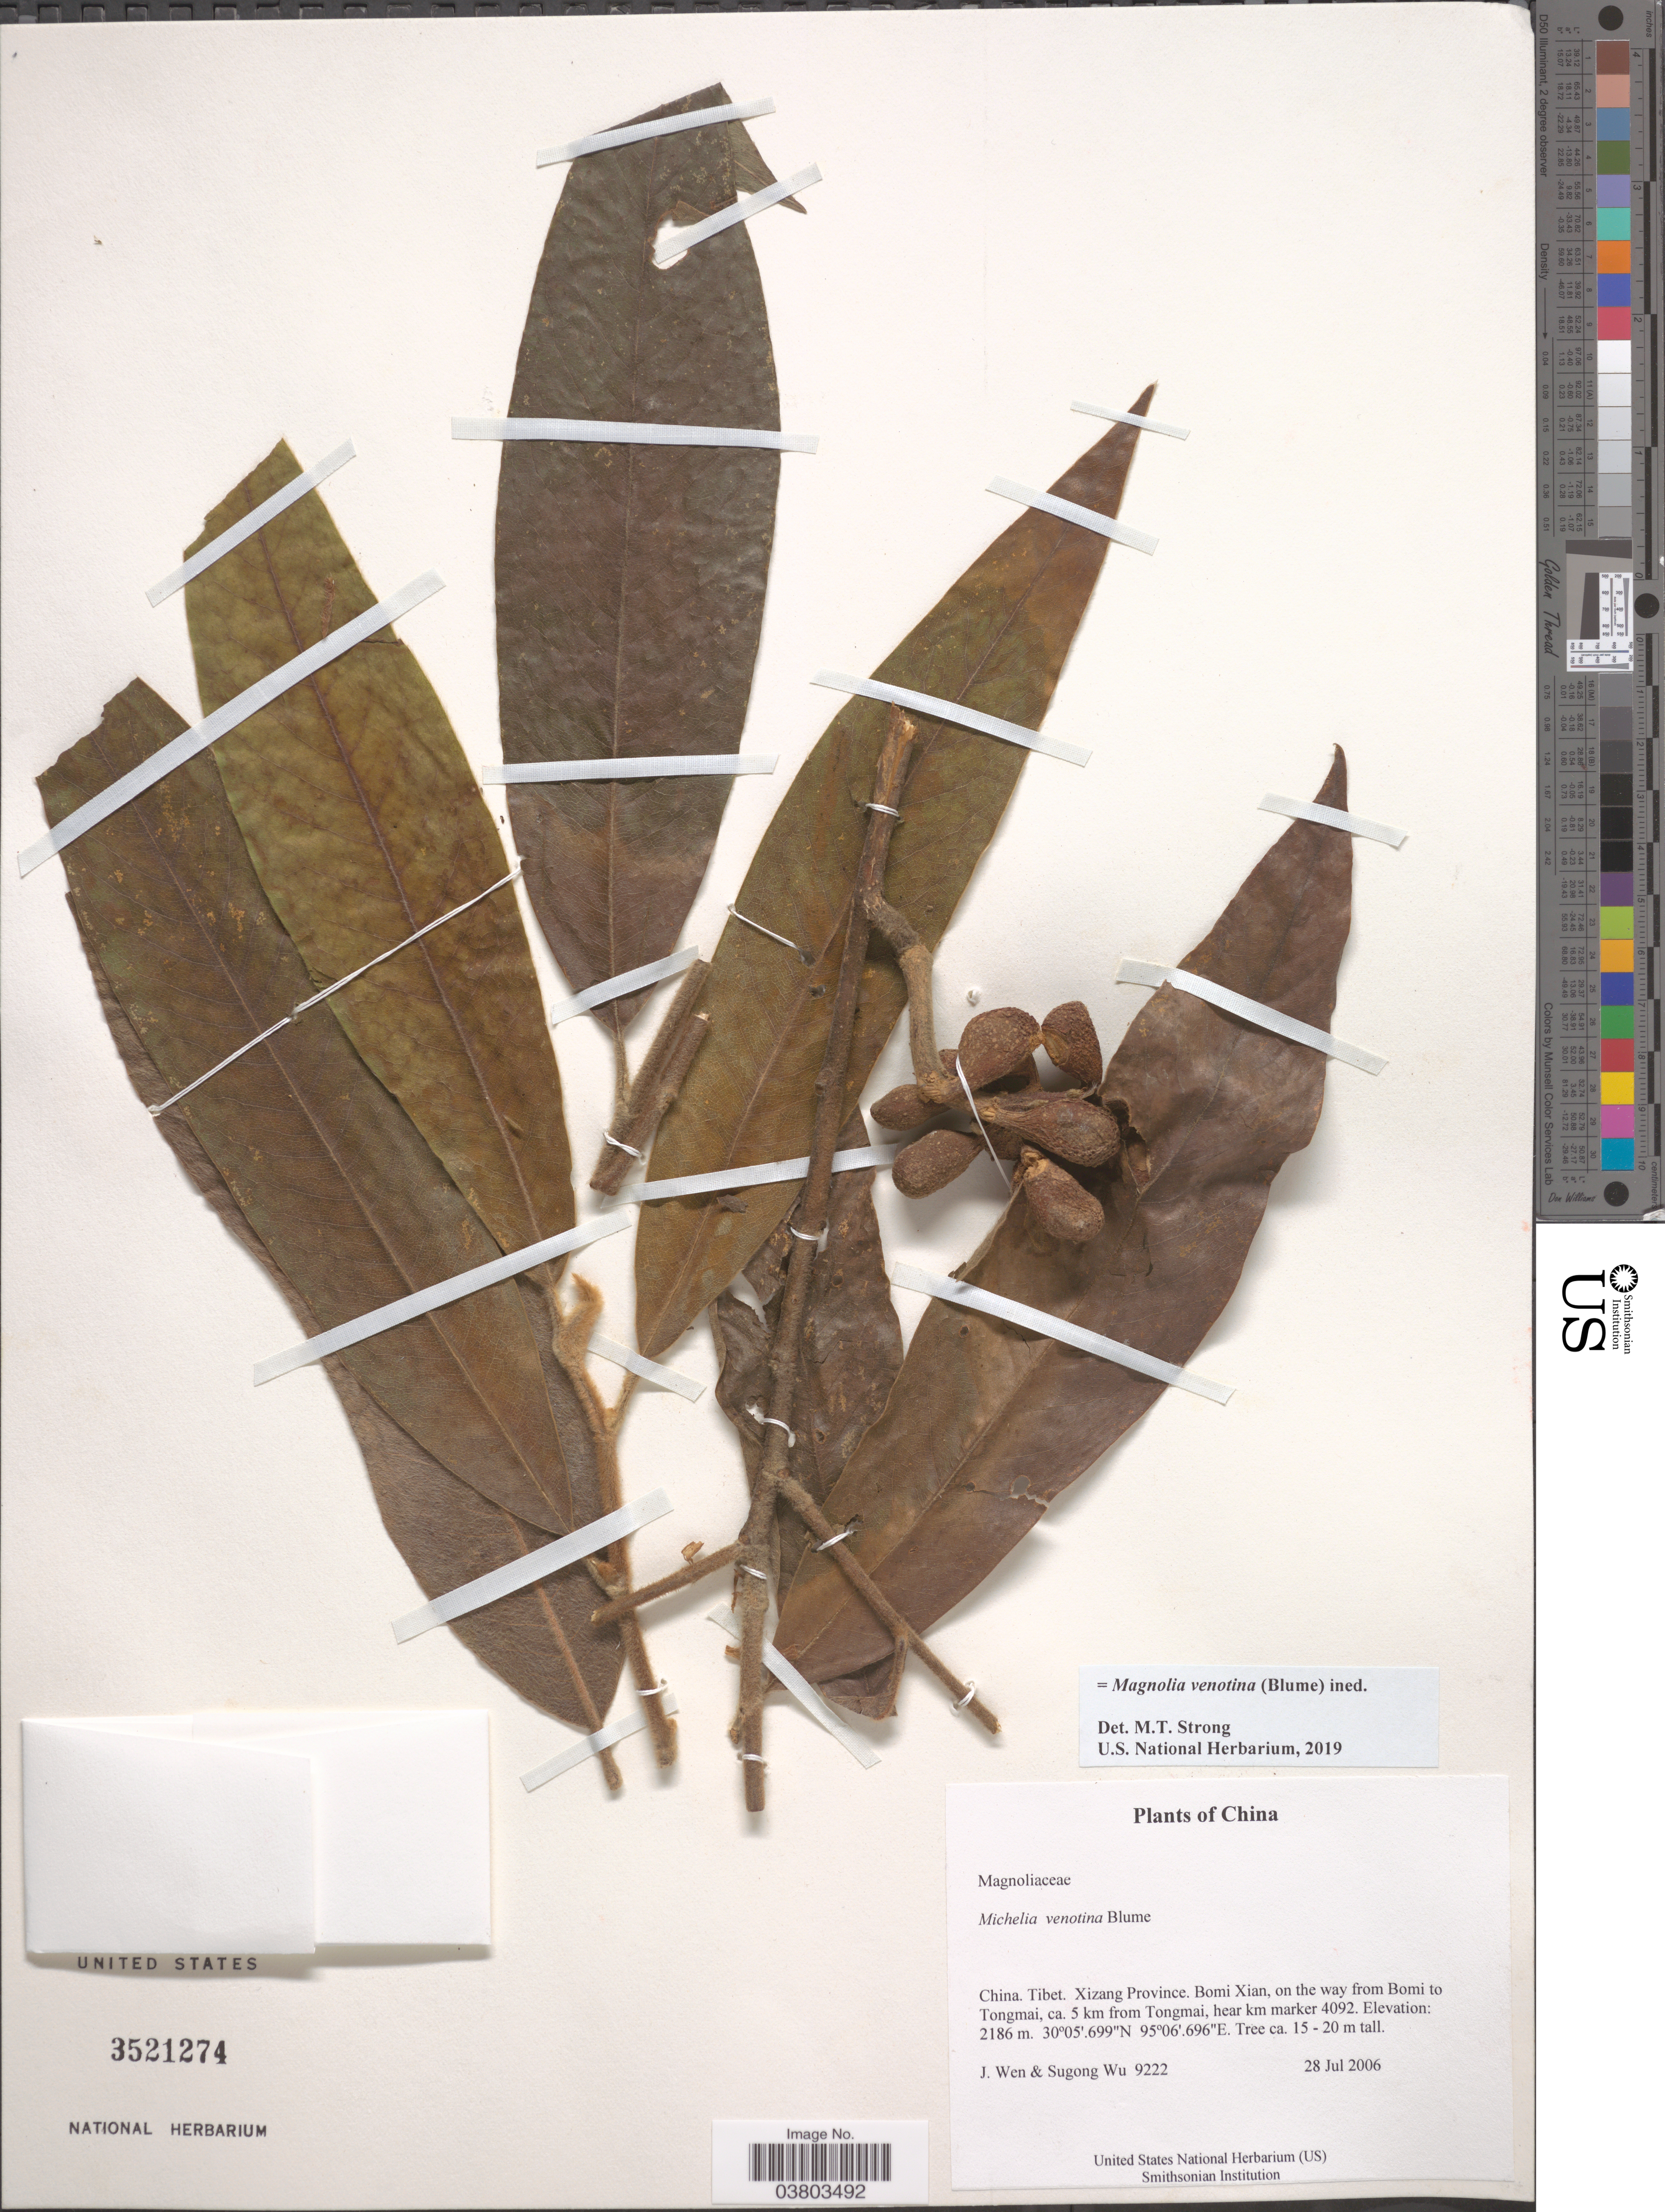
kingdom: Plantae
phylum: Tracheophyta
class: Magnoliopsida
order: Magnoliales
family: Magnoliaceae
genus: Magnolia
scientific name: Magnolia venotina (Blume) ined.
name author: (Blume)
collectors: J. Wen & Sugong Wu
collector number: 9222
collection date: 2006-07-28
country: China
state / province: Xizang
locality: Tibet. Bomi Xian, on the way from Bomi to Tongmai, ca. 5 km from Tongmai, hear km marker 4092.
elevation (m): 2186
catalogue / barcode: US 3521274